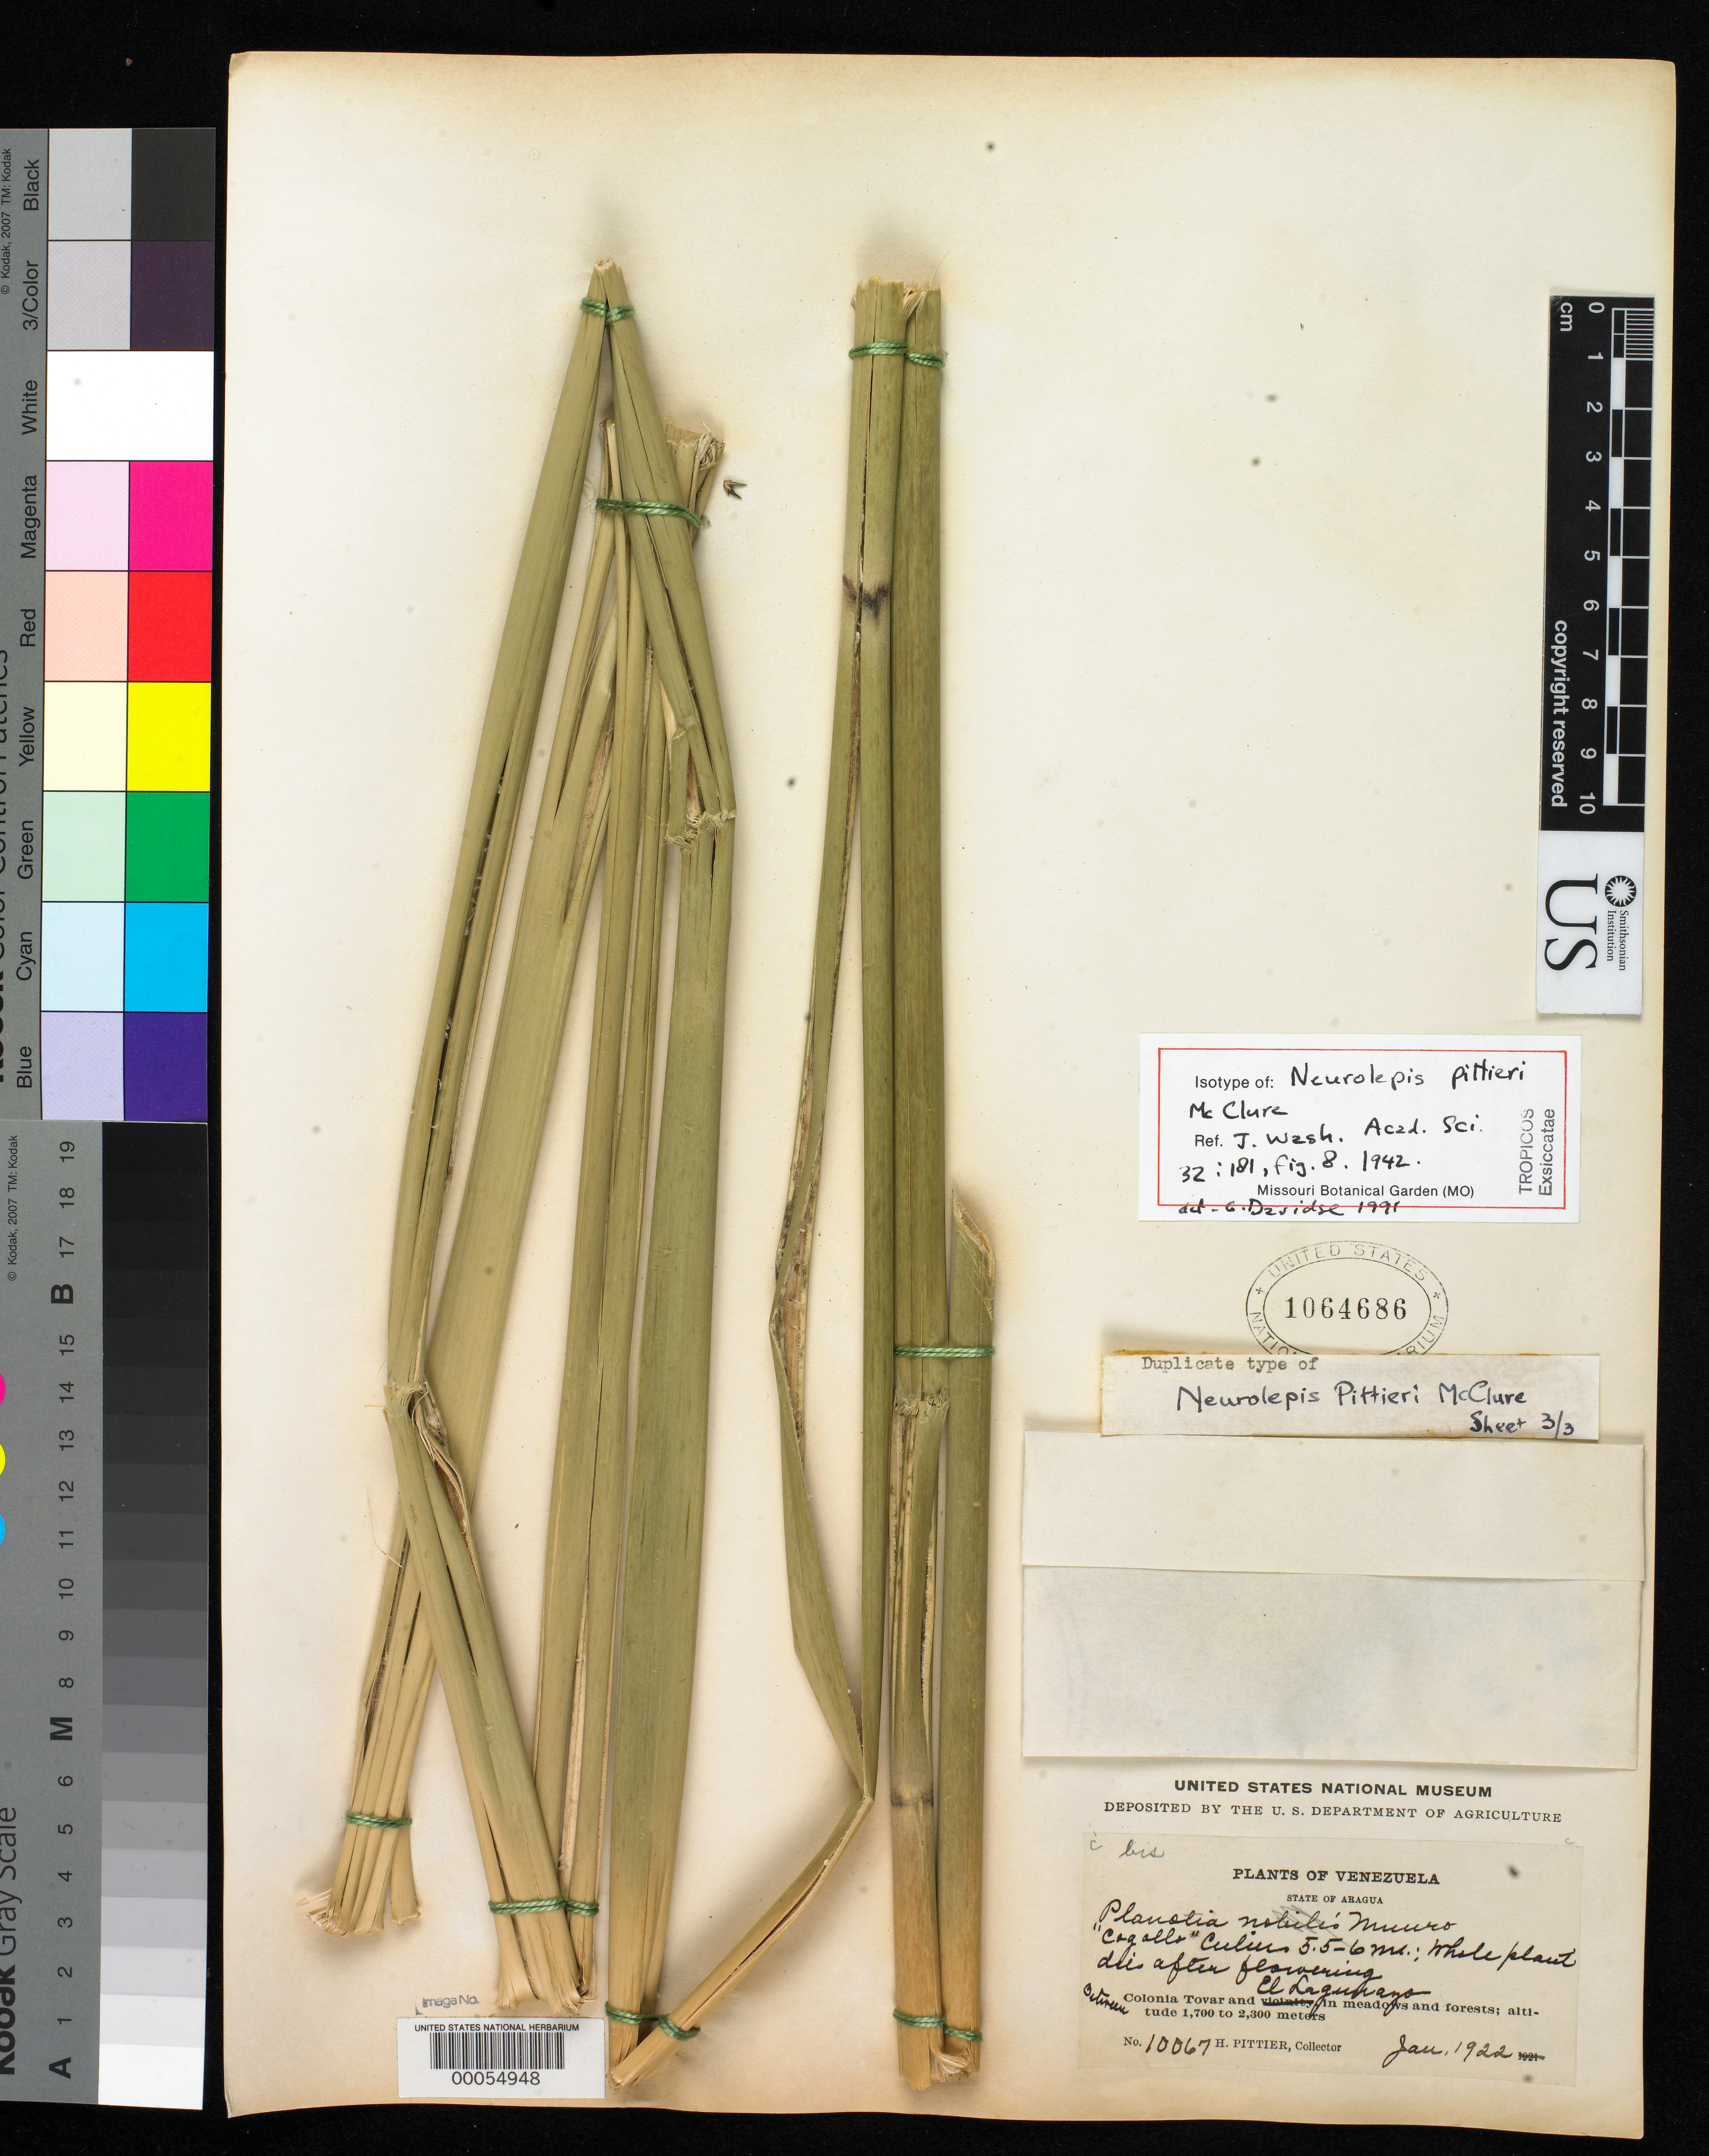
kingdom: Plantae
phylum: Tracheophyta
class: Liliopsida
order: Poales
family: Poaceae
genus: Neurolepis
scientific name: Neurolepis pittieri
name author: McClure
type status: Isotype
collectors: H. F. Pittier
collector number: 10067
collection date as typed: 02 Jan 1922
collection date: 1922-01-02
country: Venezuela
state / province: Aragua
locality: Between Colonia Tovar and El Lagunazo.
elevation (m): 1700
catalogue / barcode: US 1064686